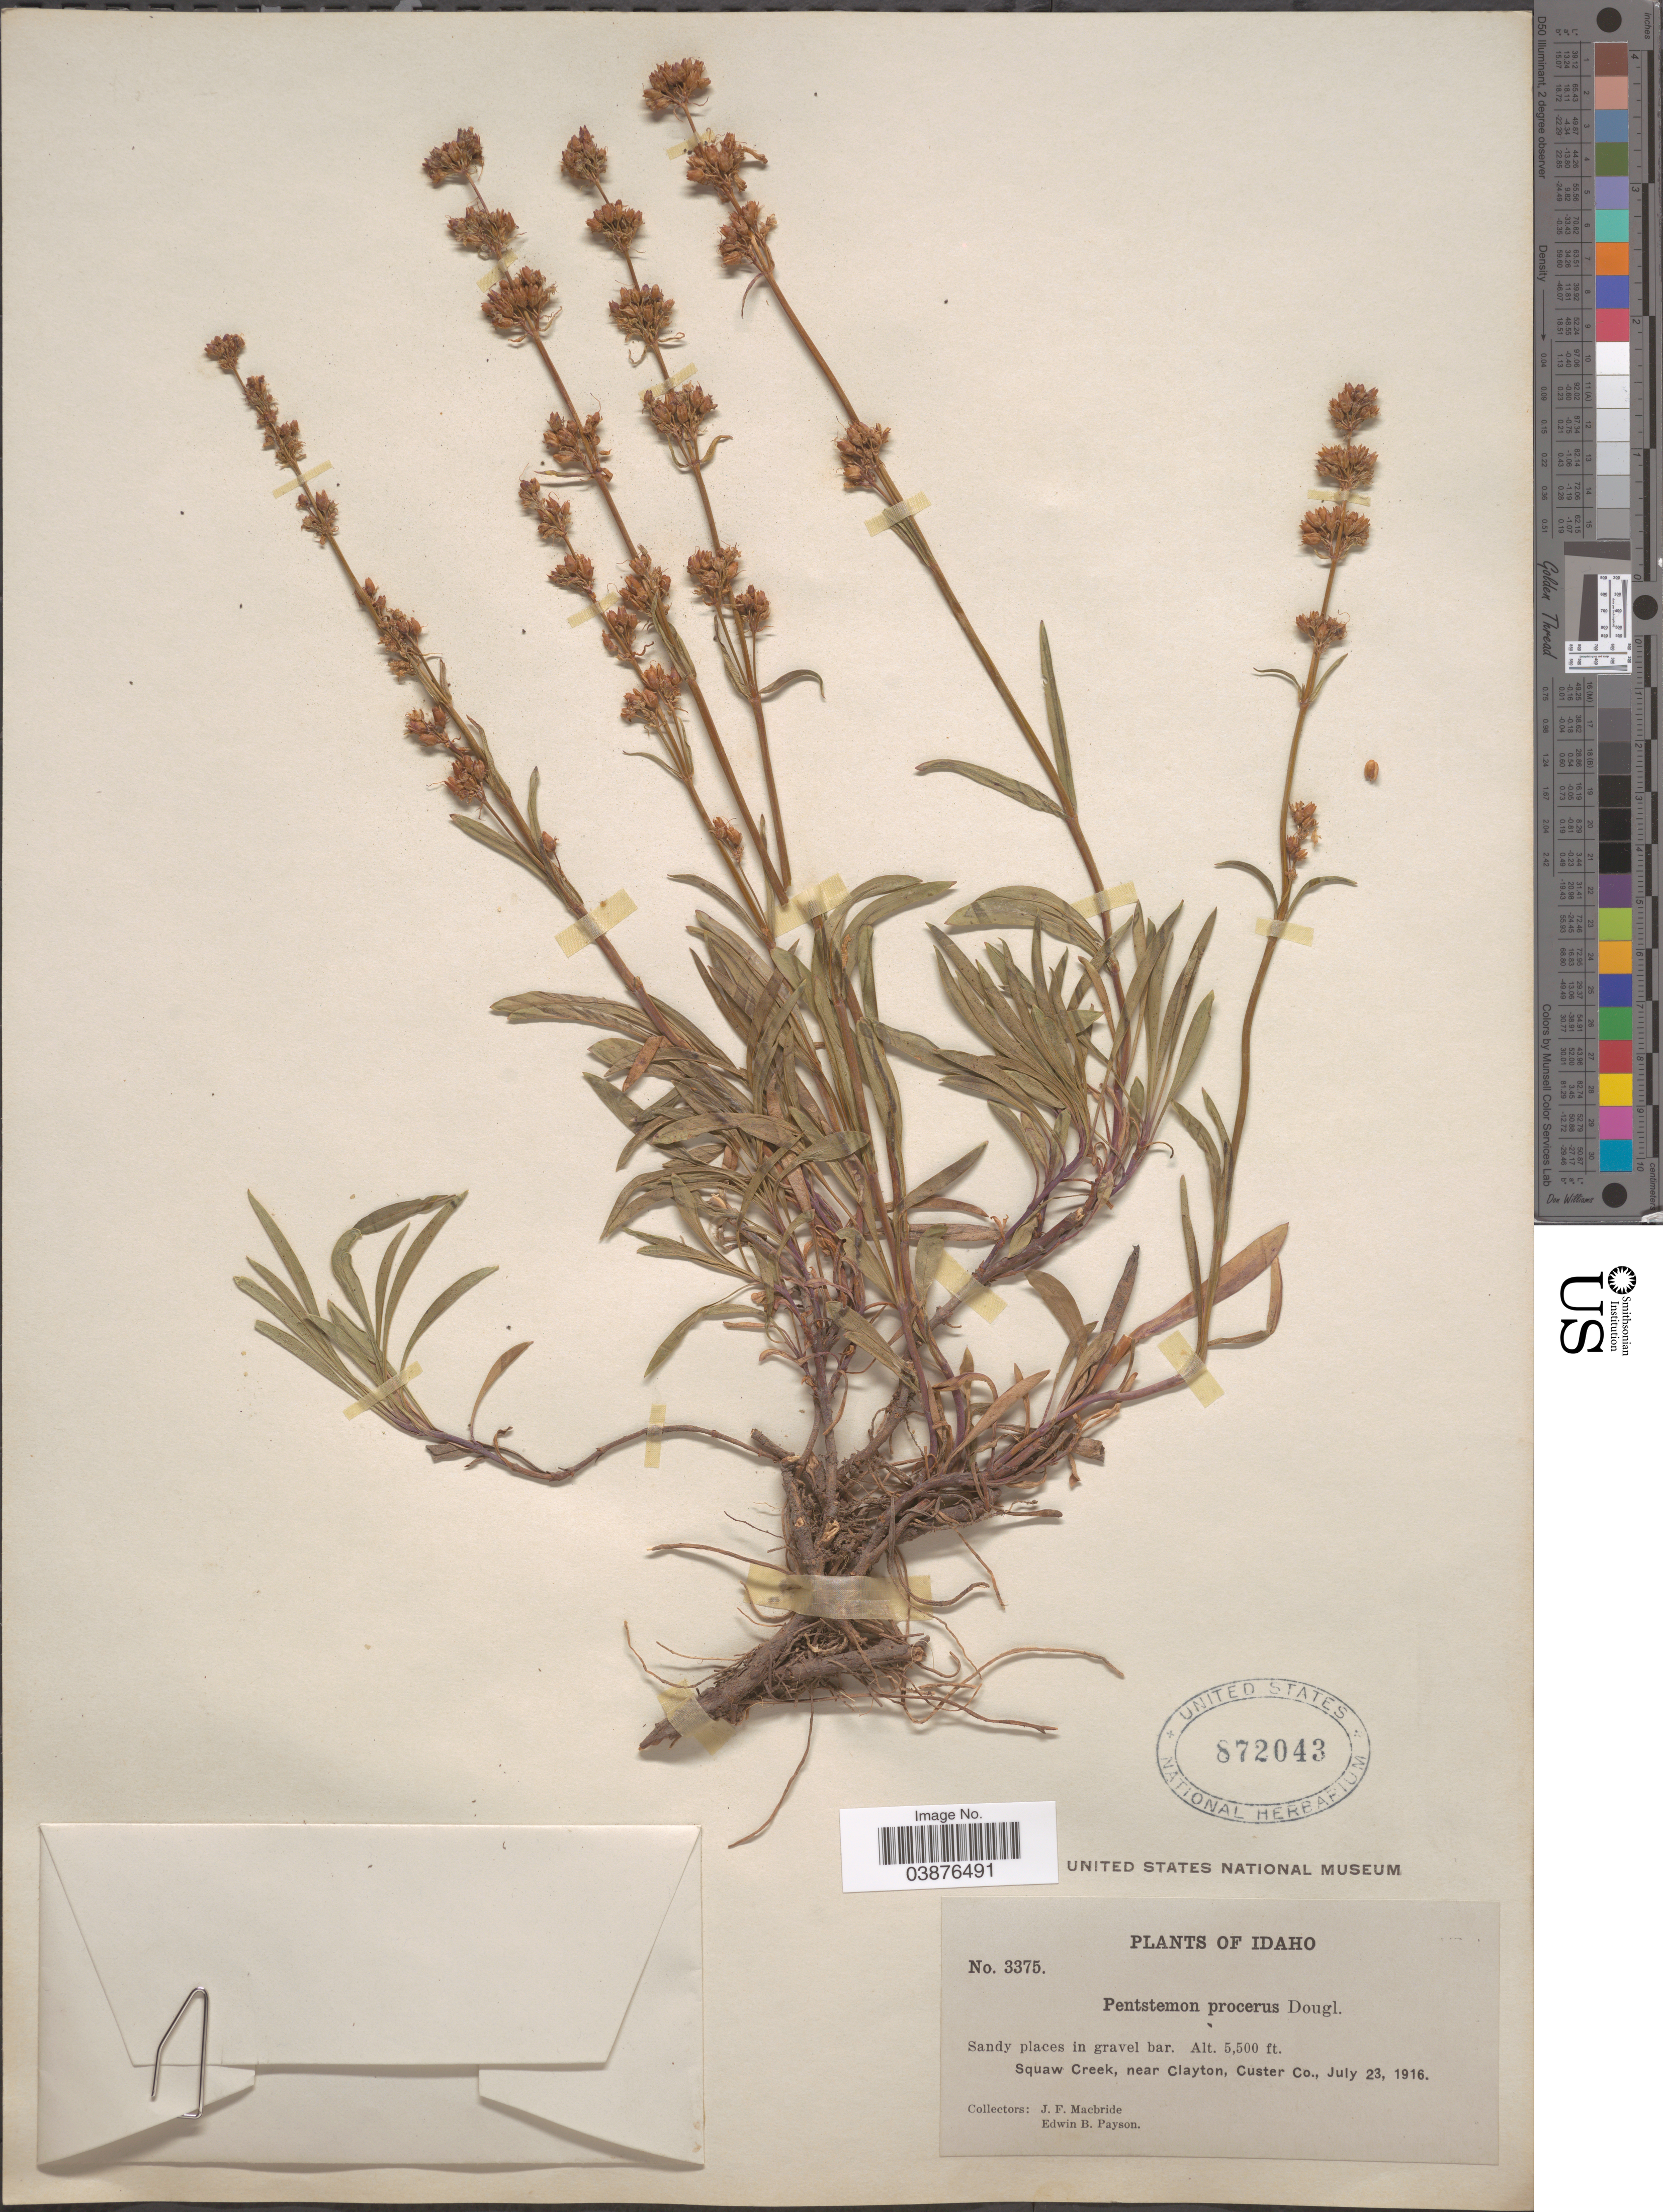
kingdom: Plantae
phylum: Tracheophyta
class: Magnoliopsida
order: Lamiales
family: Plantaginaceae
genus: Penstemon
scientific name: Penstemon procerus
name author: Douglas ex Graham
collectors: J. F. Macbride & E. B. Payson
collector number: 3375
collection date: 1916-07-23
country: United States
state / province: Idaho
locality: Squaw Creek, near Clayton, Custer Co.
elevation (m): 1676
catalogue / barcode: US 872043